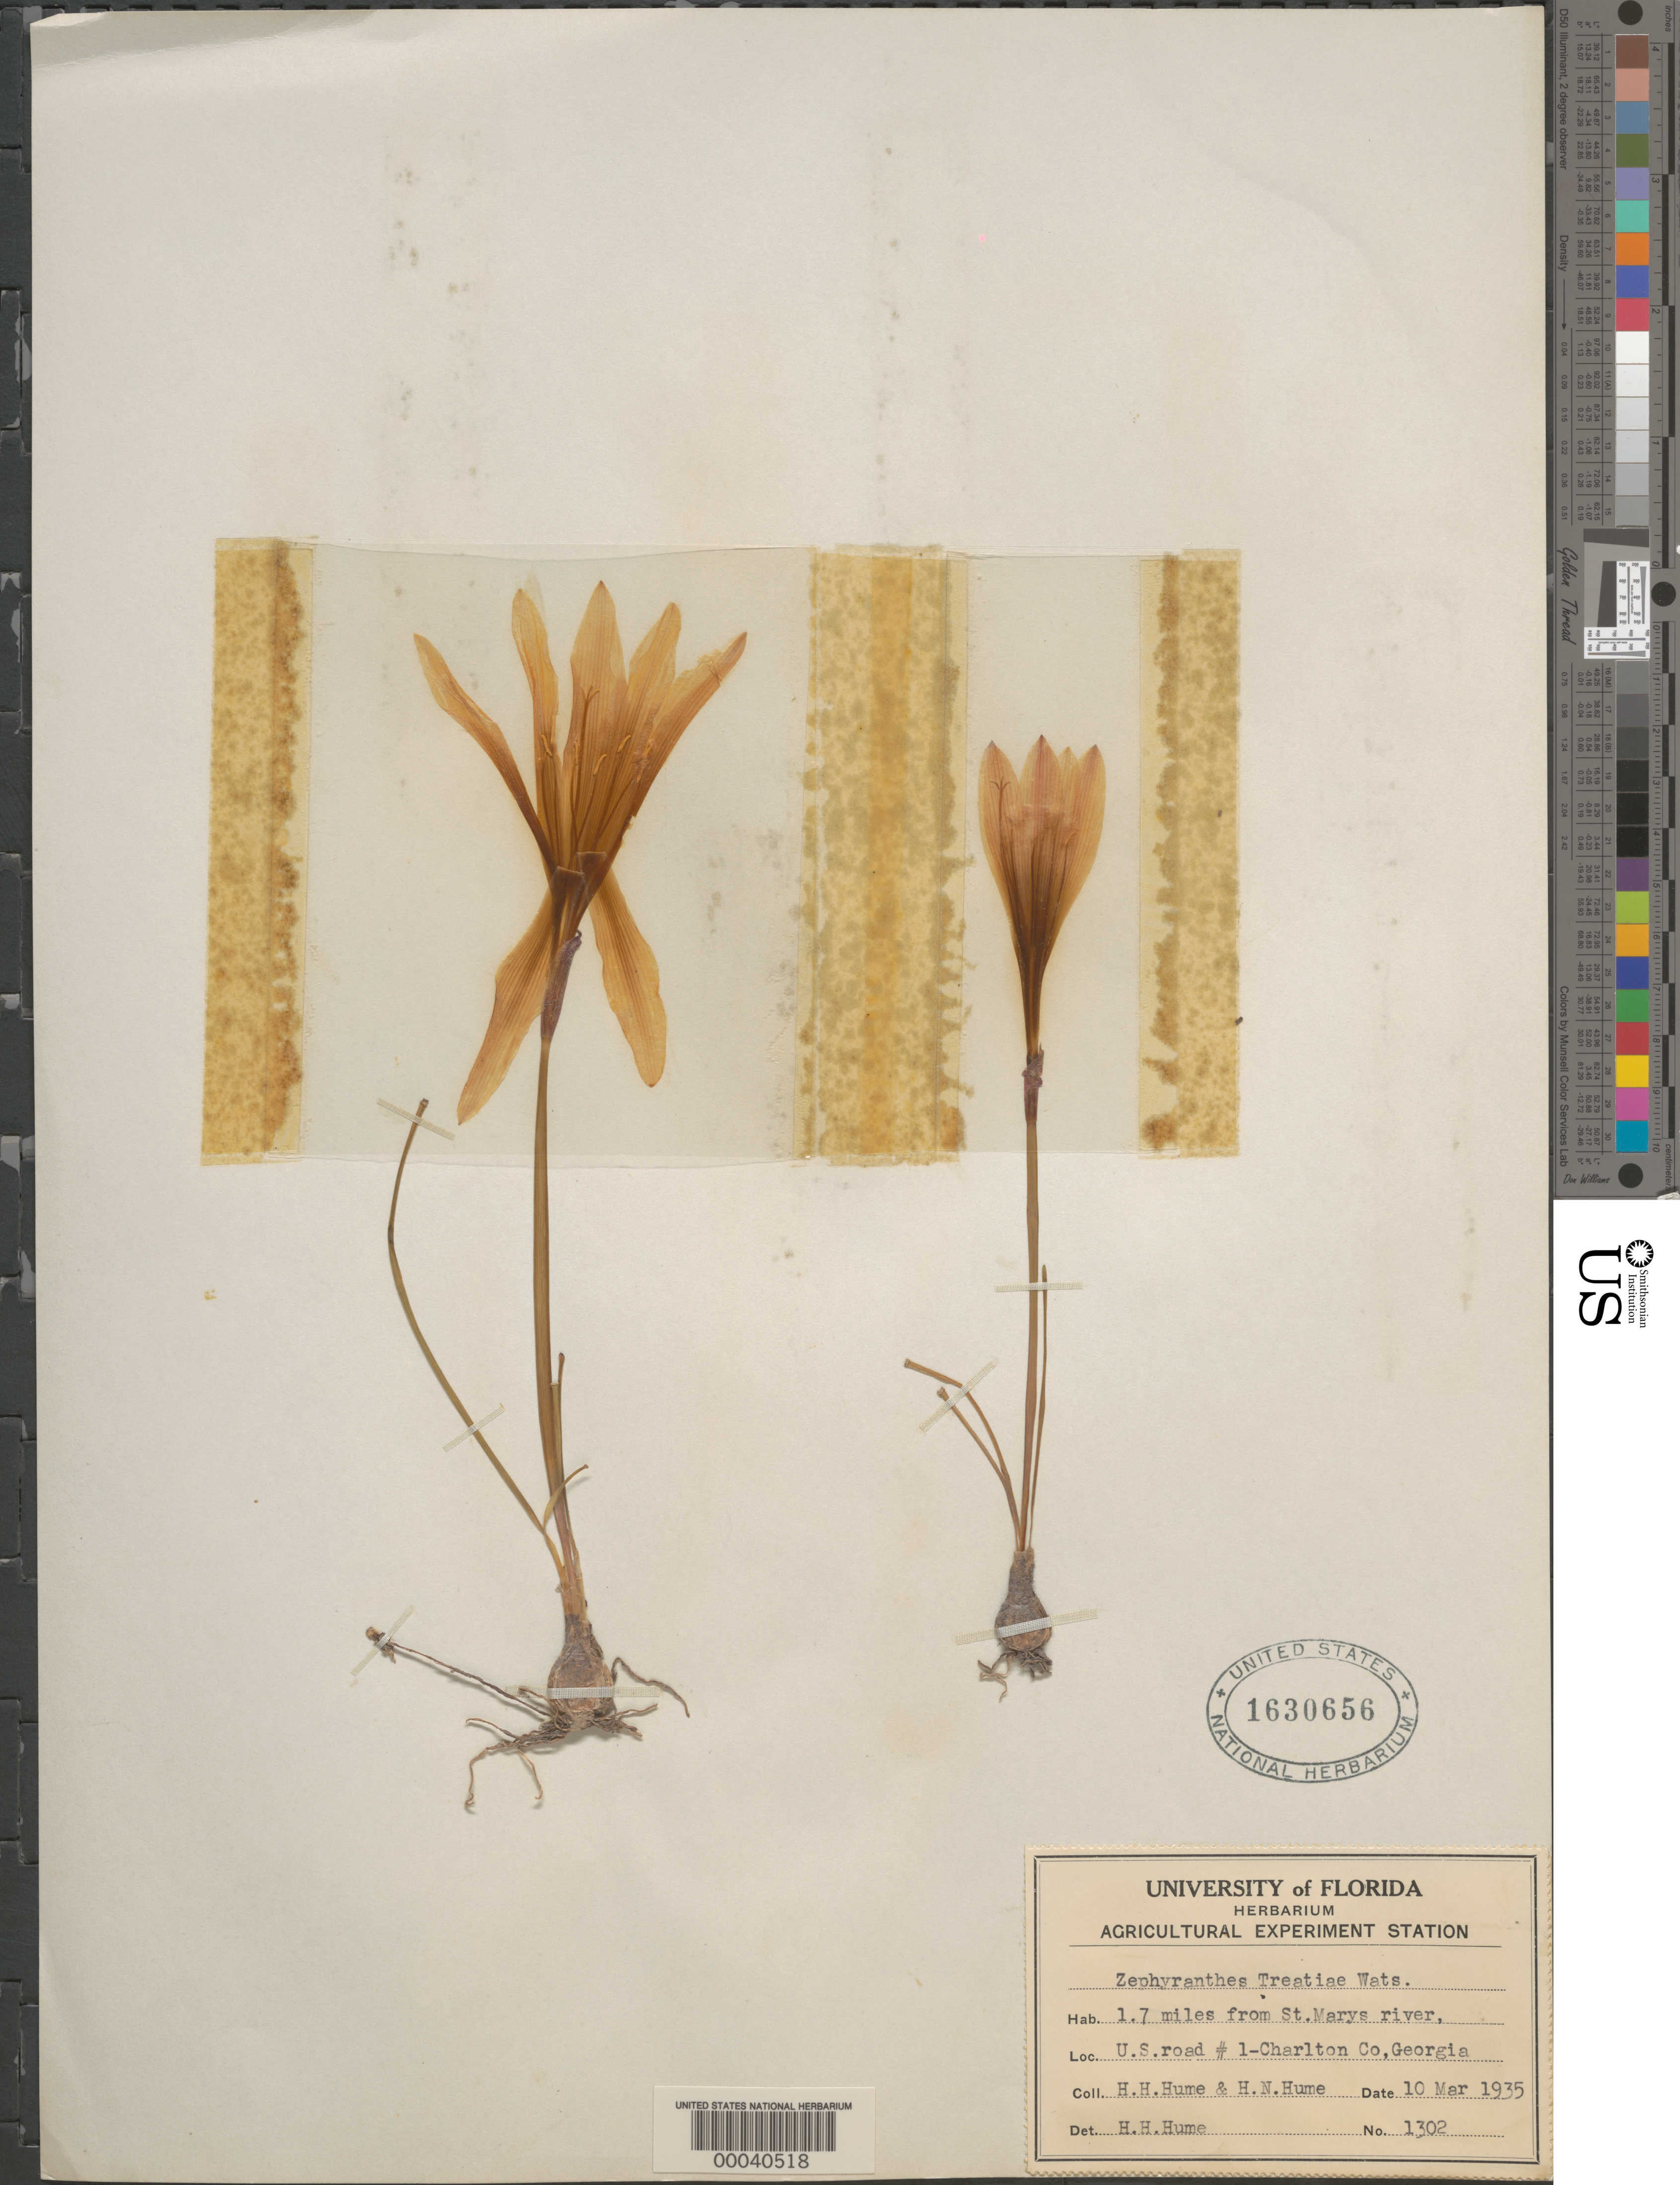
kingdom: Plantae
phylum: Tracheophyta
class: Liliopsida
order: Asparagales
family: Amaryllidaceae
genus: Zephyranthes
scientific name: Zephyranthes treatiae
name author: S. Watson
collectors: H. Hume & H. Hume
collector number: Univ Of Fl Herb 1302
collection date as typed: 10 Mar 1935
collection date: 1935-03-10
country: United States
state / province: Georgia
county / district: Charlton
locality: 1.7 mi. from st. marys river, us route 1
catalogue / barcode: US 1630656